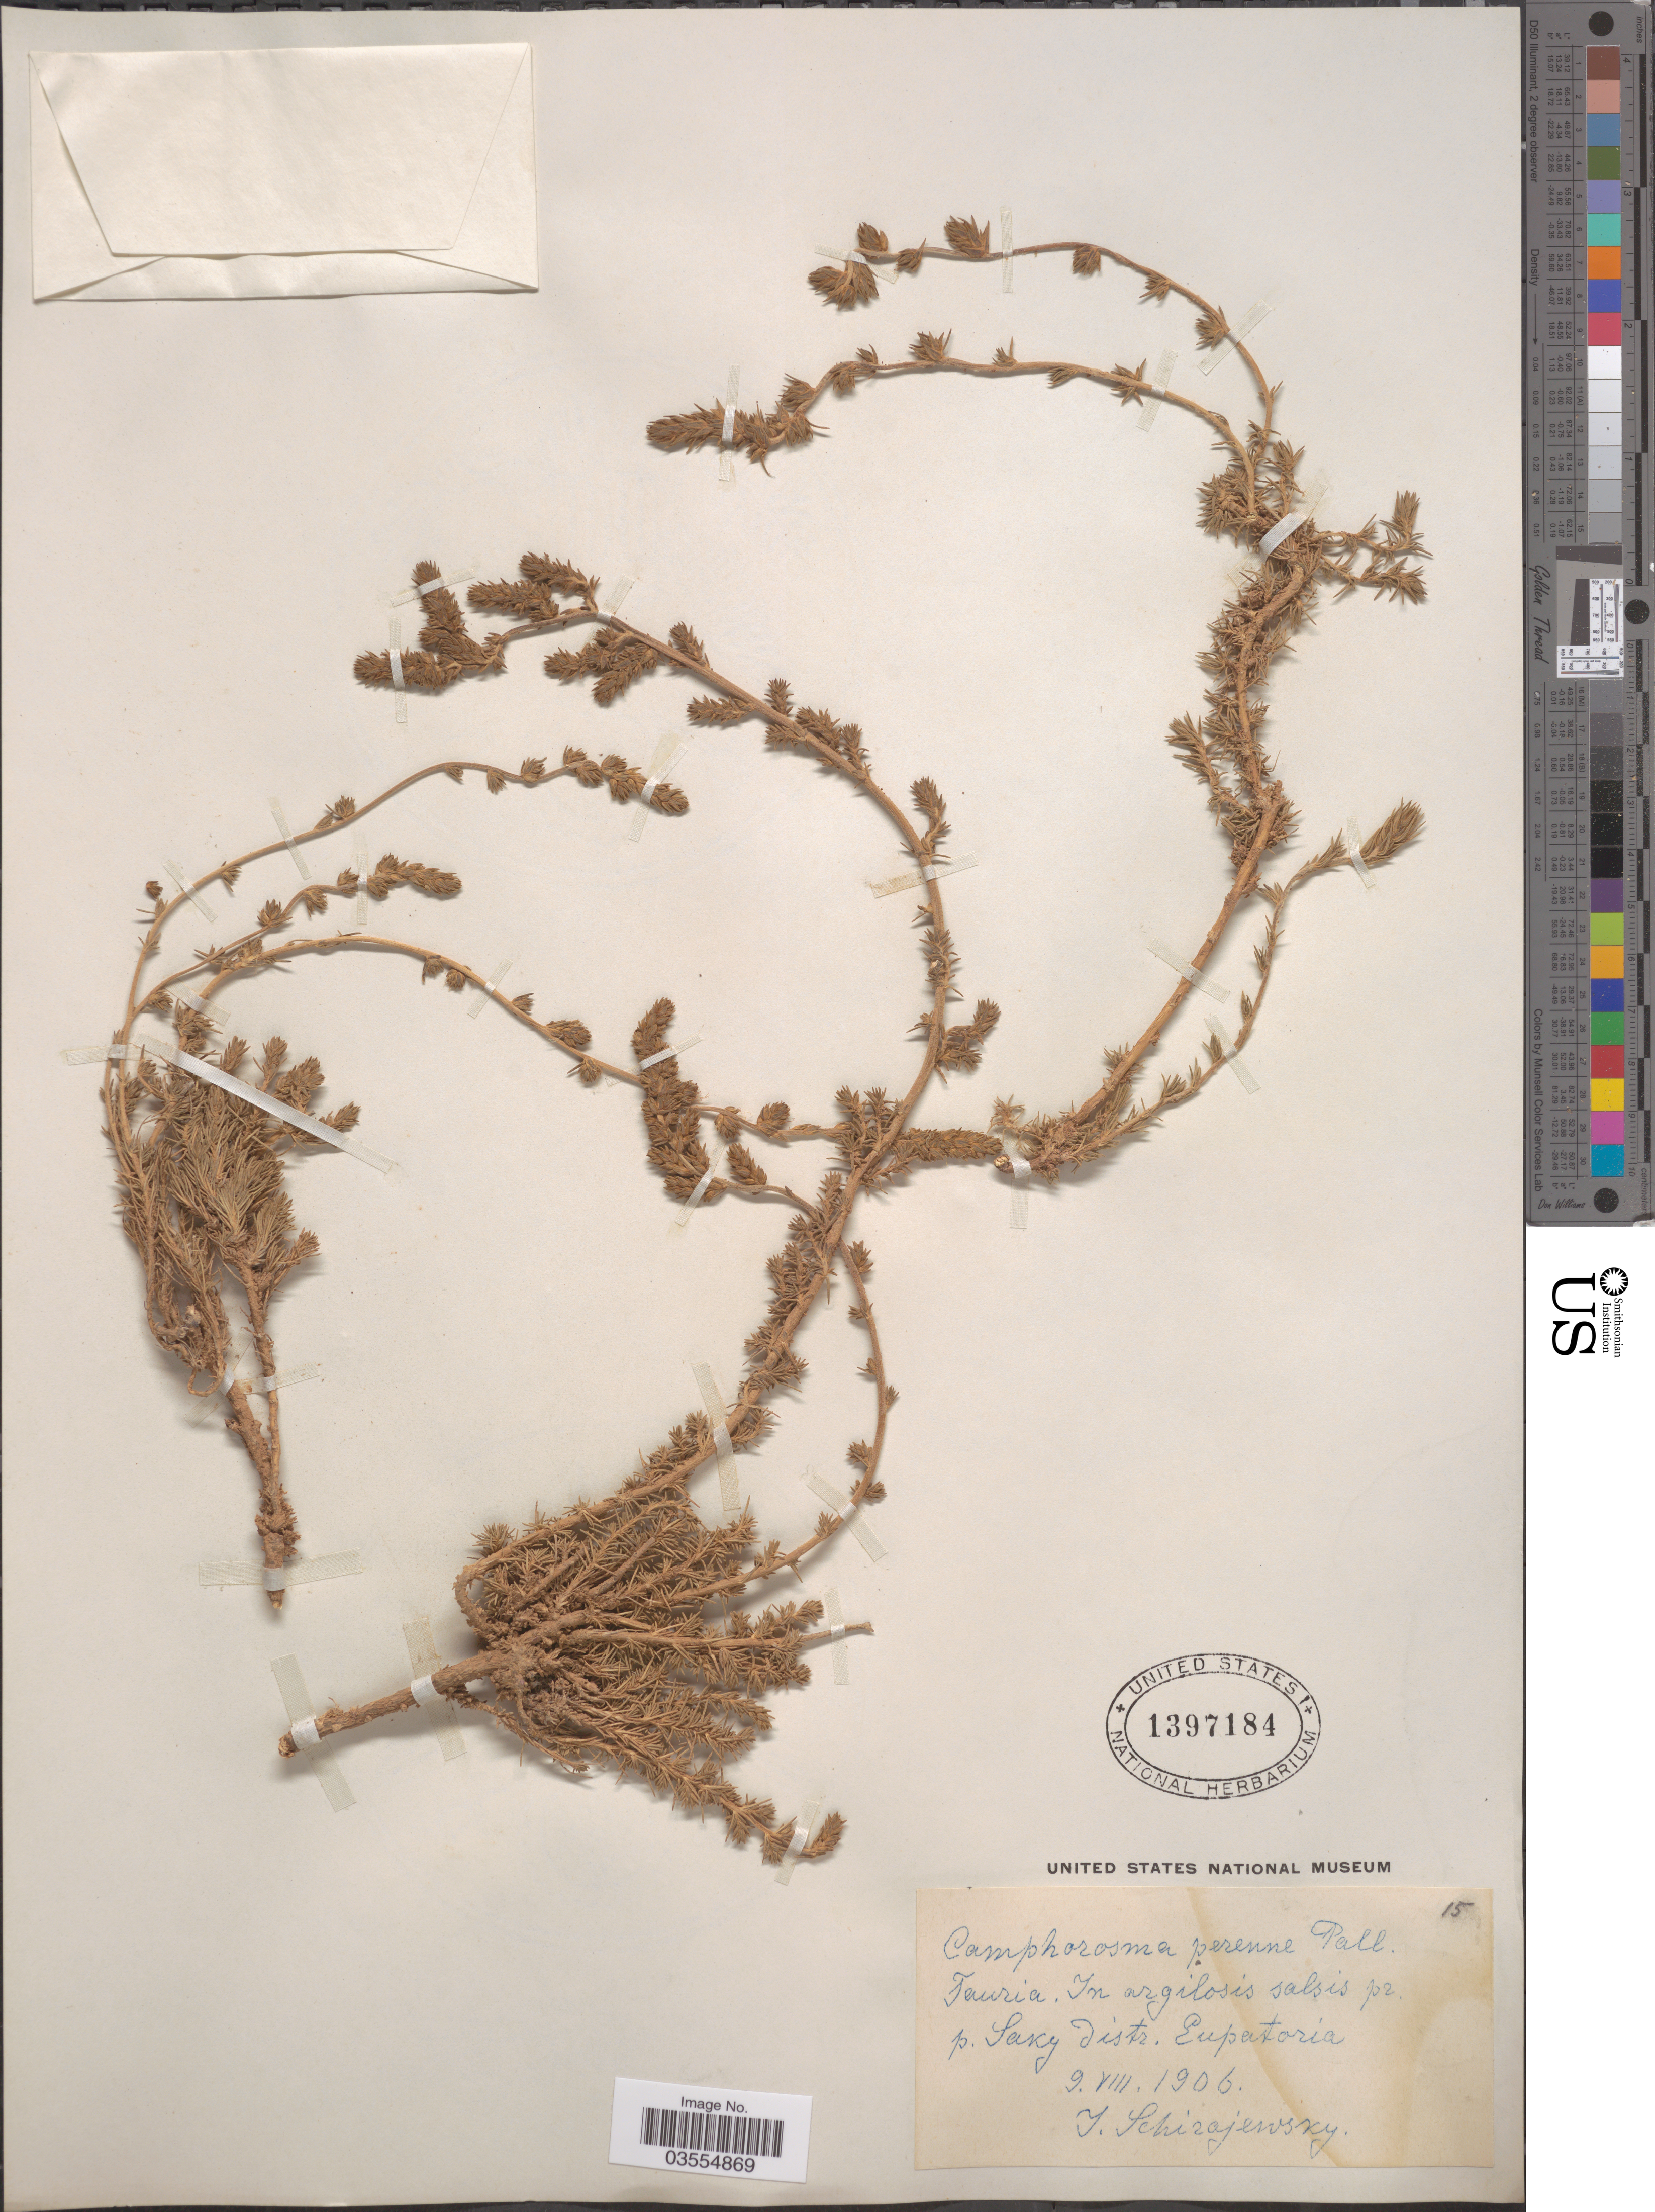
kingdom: Plantae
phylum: Tracheophyta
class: Magnoliopsida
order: Caryophyllales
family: Amaranthaceae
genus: Camphorosma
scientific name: Camphorosma perennis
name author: Pall.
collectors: I. Schirajewsky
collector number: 15?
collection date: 1906-08-09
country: Ukraine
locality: Tauria. In argilosis salsis pr. p. Saky Distr. Eupatoria.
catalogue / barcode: US 1397184